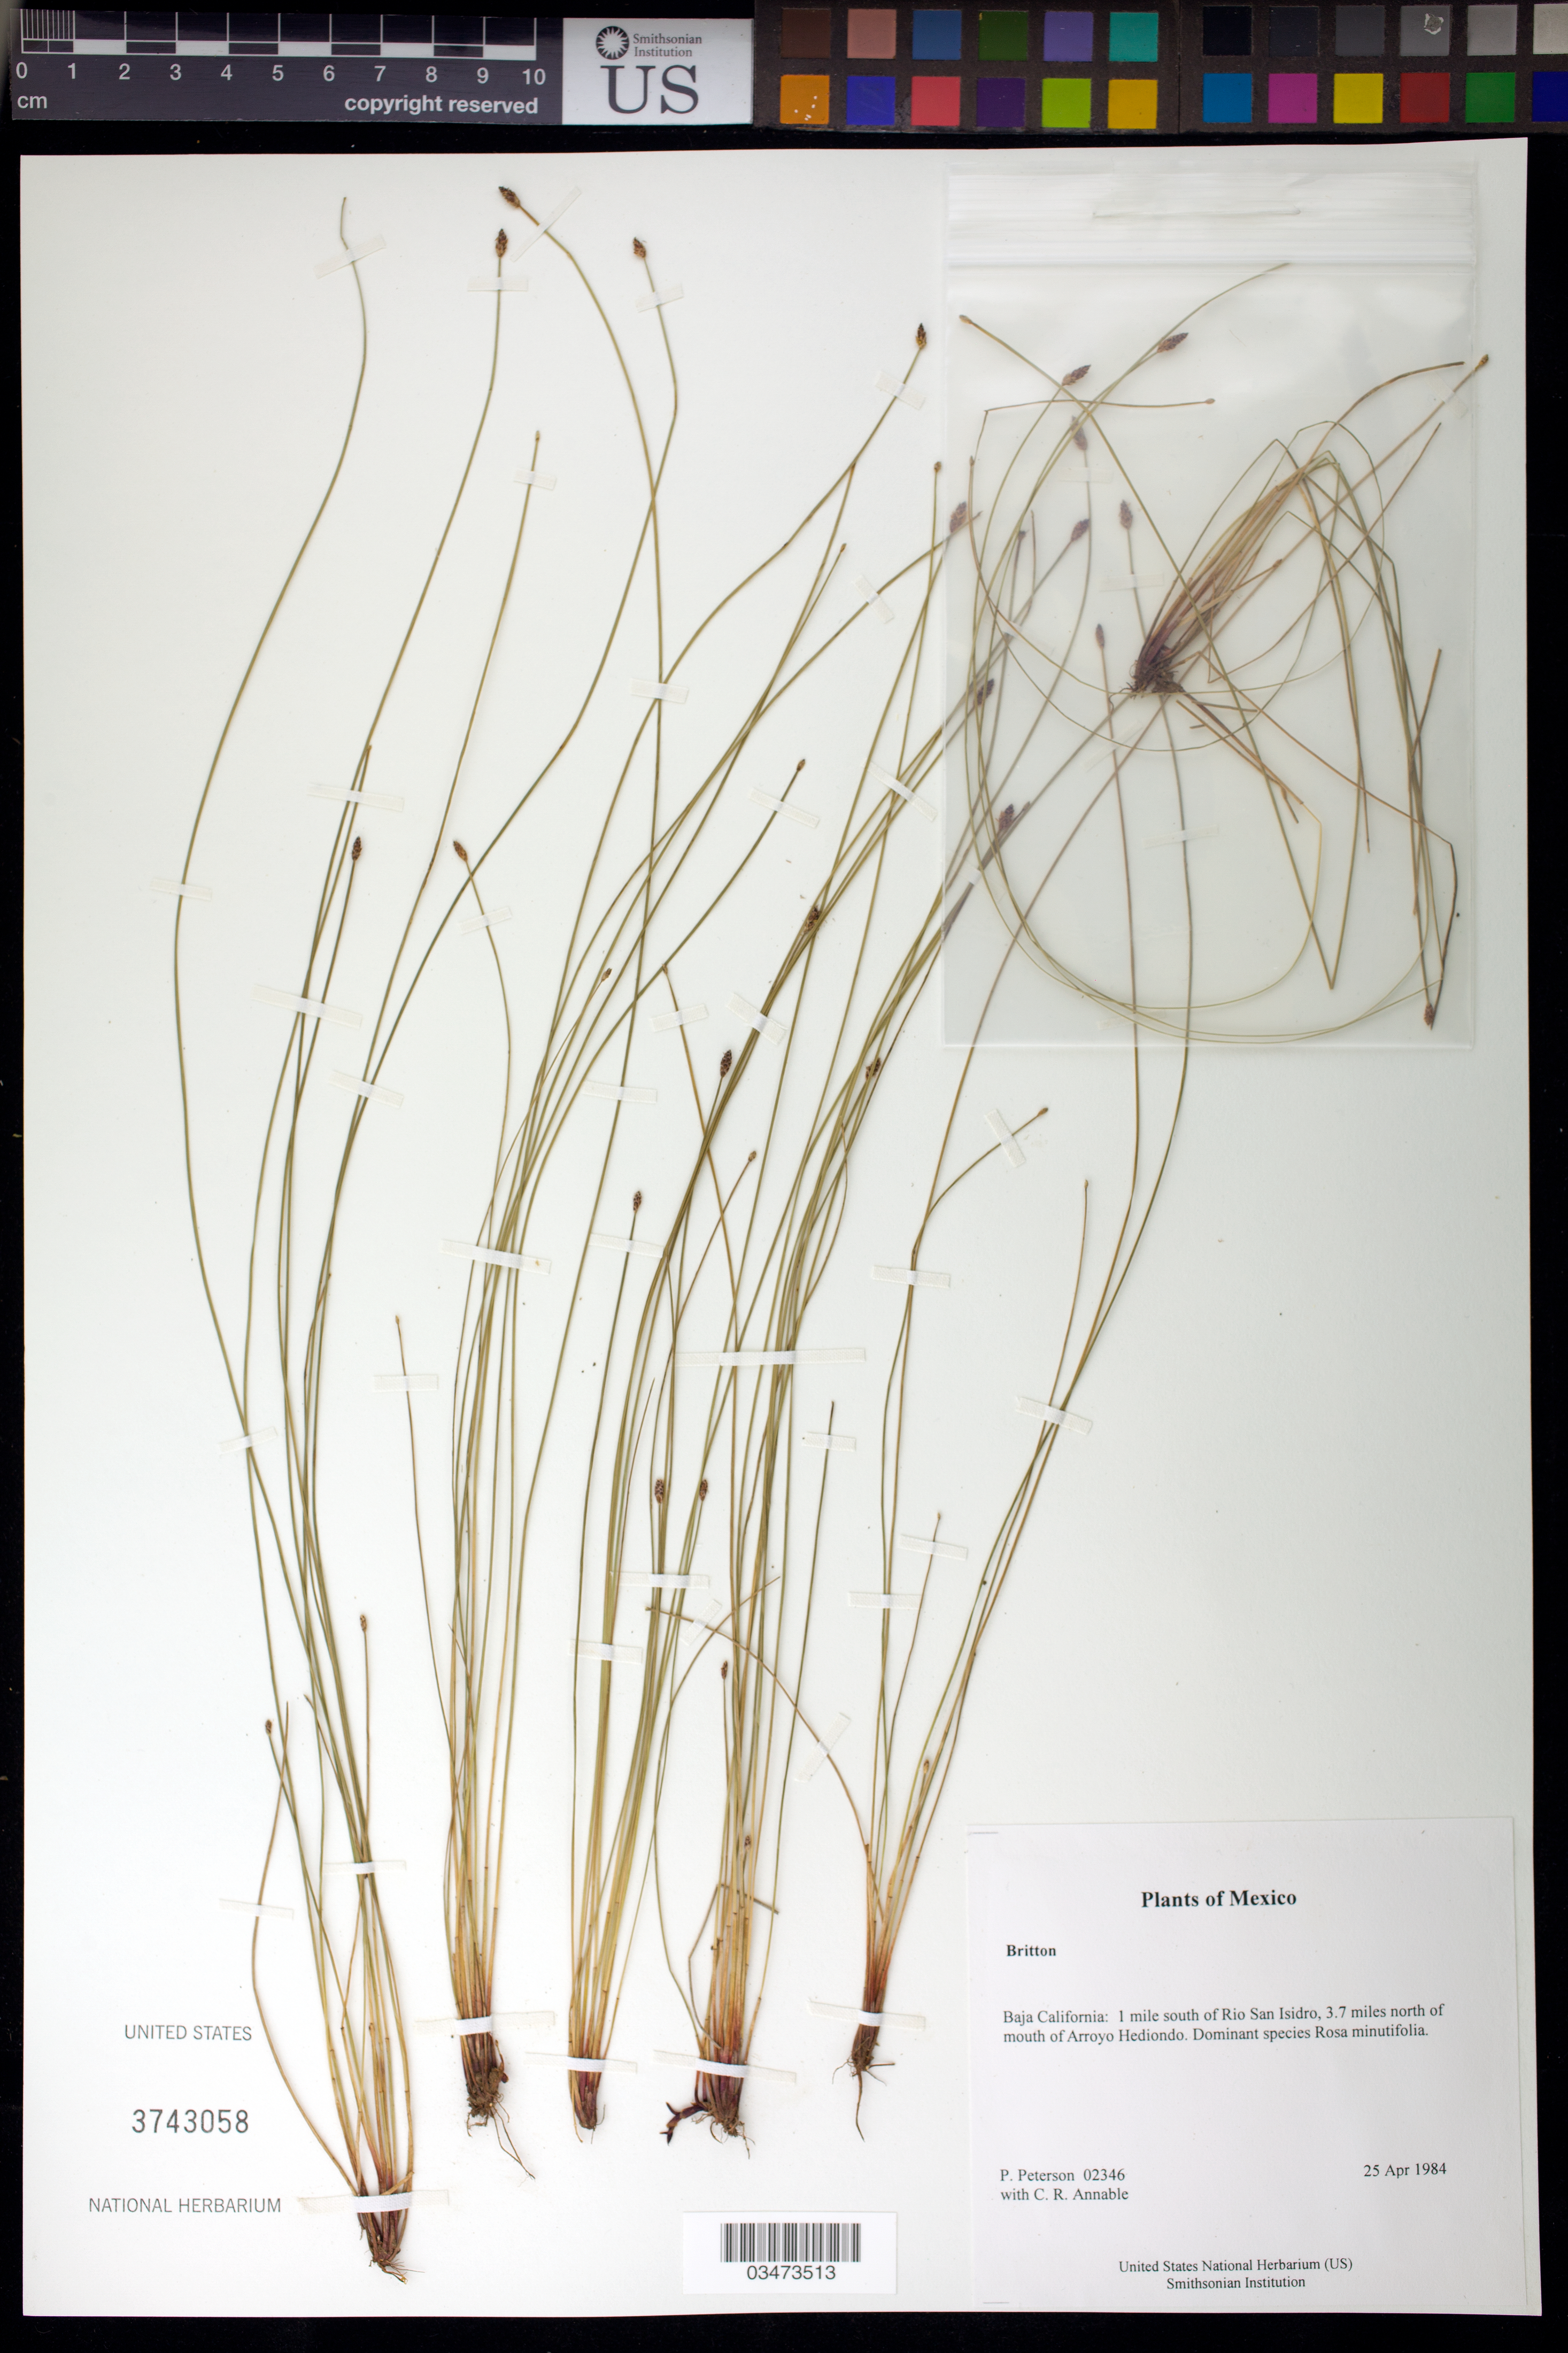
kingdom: Plantae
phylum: Tracheophyta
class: Liliopsida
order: Poales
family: Cyperaceae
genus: Eleocharis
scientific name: Eleocharis parishii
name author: Britton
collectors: P. M. Peterson & C. R. Annable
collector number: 02346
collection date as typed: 25 Apr 1984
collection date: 1984-04-25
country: Mexico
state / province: Baja California Norte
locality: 1 mile south of Rio San Isidro, 3.7 miles north of mouth of Arroyo Hediondo.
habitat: Dominant species Rosa minutifolia.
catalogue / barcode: US 3743058